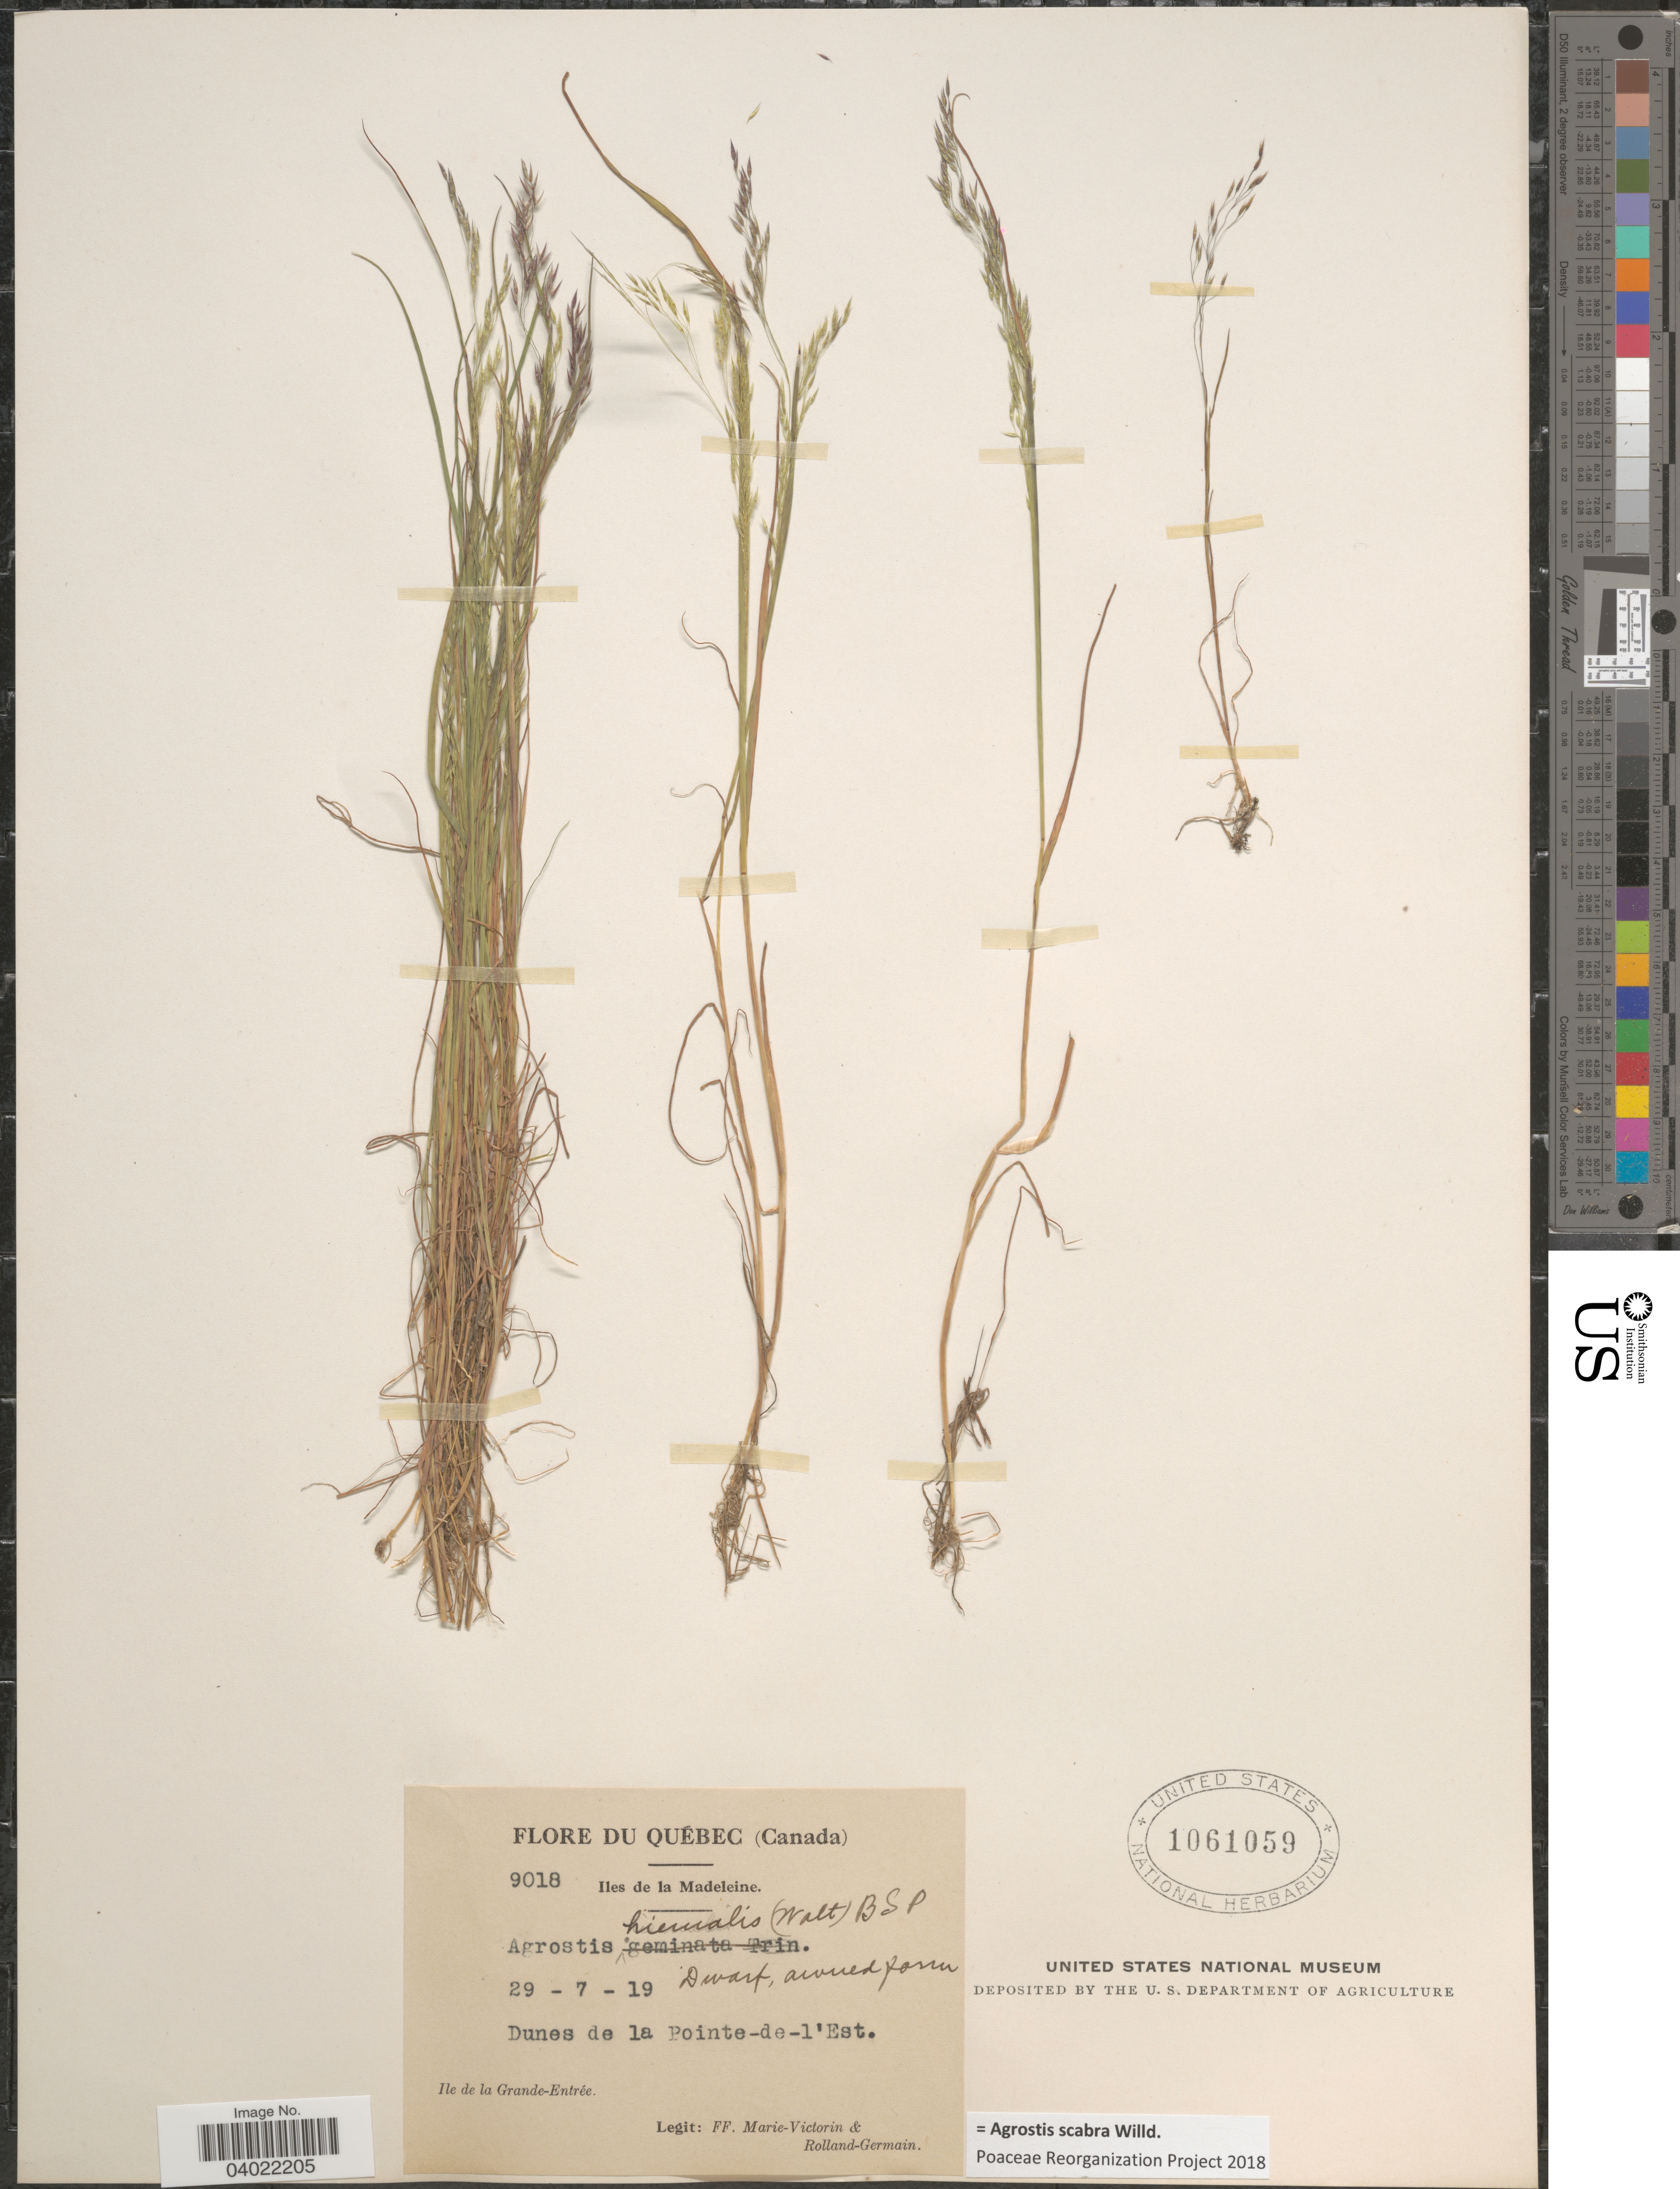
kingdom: Plantae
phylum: Tracheophyta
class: Liliopsida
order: Poales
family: Poaceae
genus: Agrostis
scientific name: Agrostis scabra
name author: Willd.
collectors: F. Marie-Victorin & Rolland-Germain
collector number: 9018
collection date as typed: Transcribed d/m/y: 29/7/19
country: Canada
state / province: Quebec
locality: Iles de la Madeleine. Dunes de la Pointe-de-l'Est. Ile de la Grande-Entrée.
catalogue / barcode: US 1061059